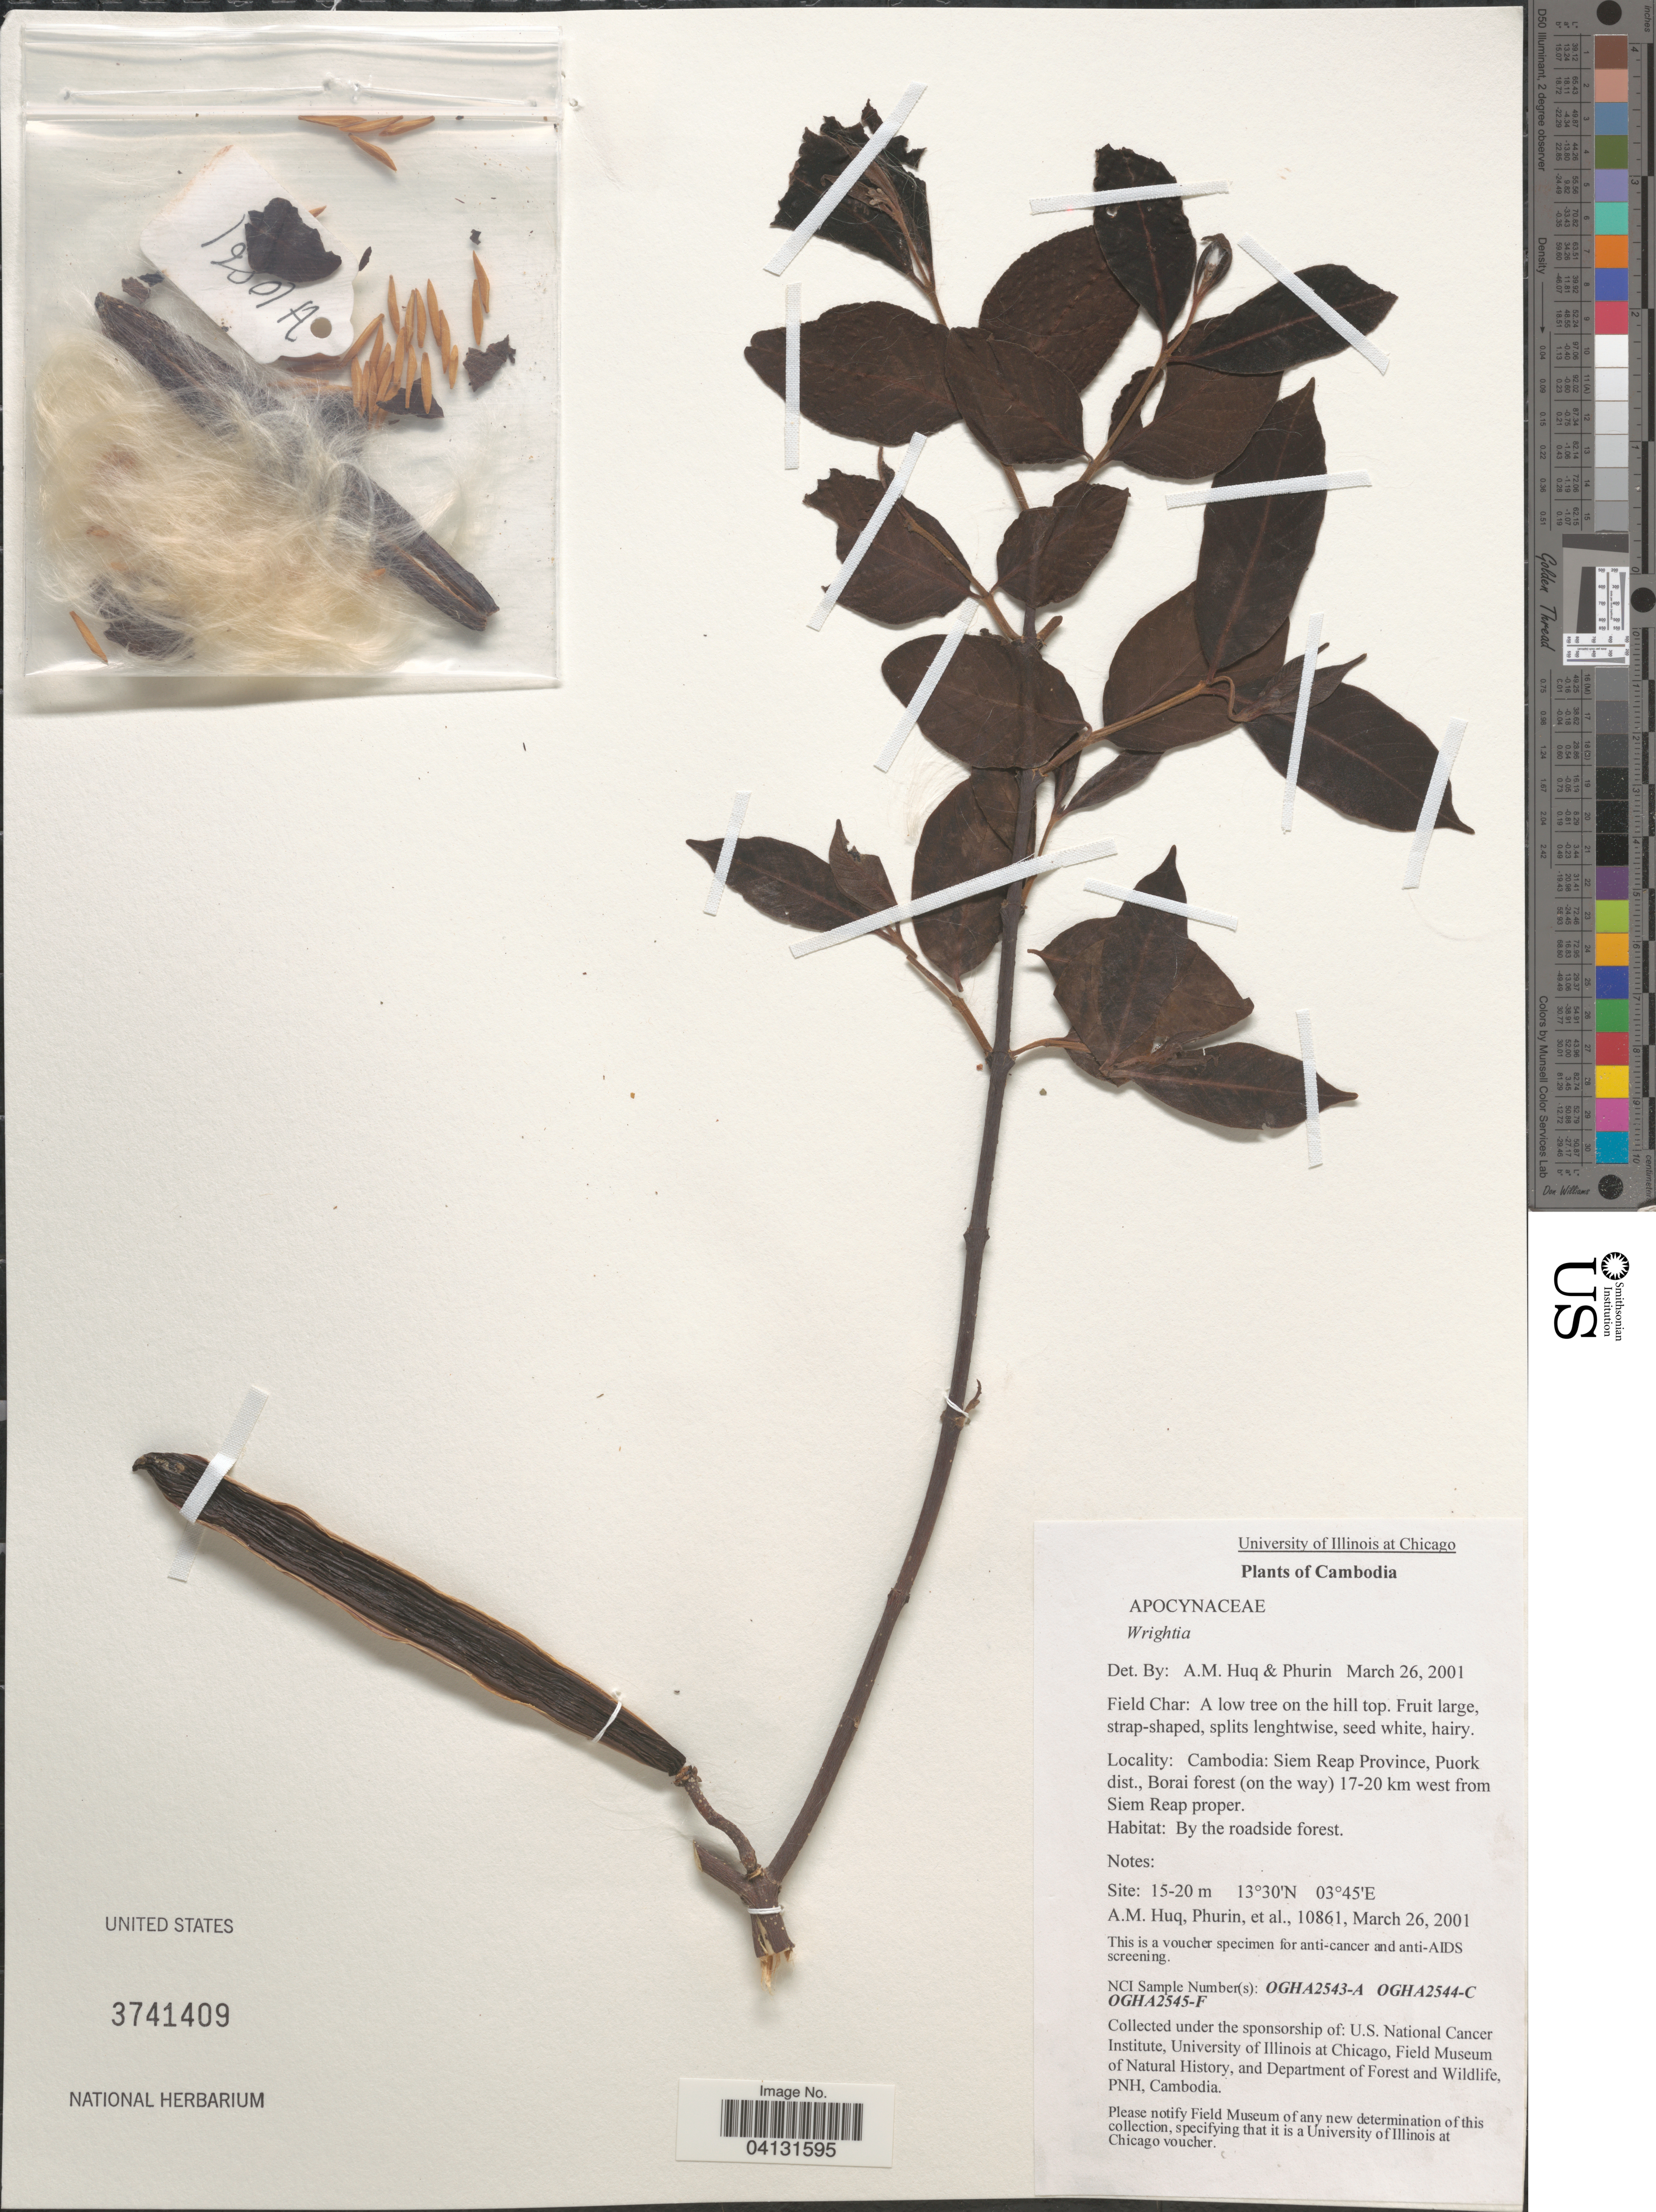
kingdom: Plantae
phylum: Tracheophyta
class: Magnoliopsida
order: Gentianales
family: Apocynaceae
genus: Wrightia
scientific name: Wrightia sp.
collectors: A. M. Huq, -. Phurin & et al.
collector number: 10861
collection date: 2001-03-26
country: Cambodia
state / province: Siĕm Réab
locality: Siem Reap Province, Puork dist., Borai forest (on the way) 17-20 km west from Siem Reap proper.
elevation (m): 15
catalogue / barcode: US 3741409